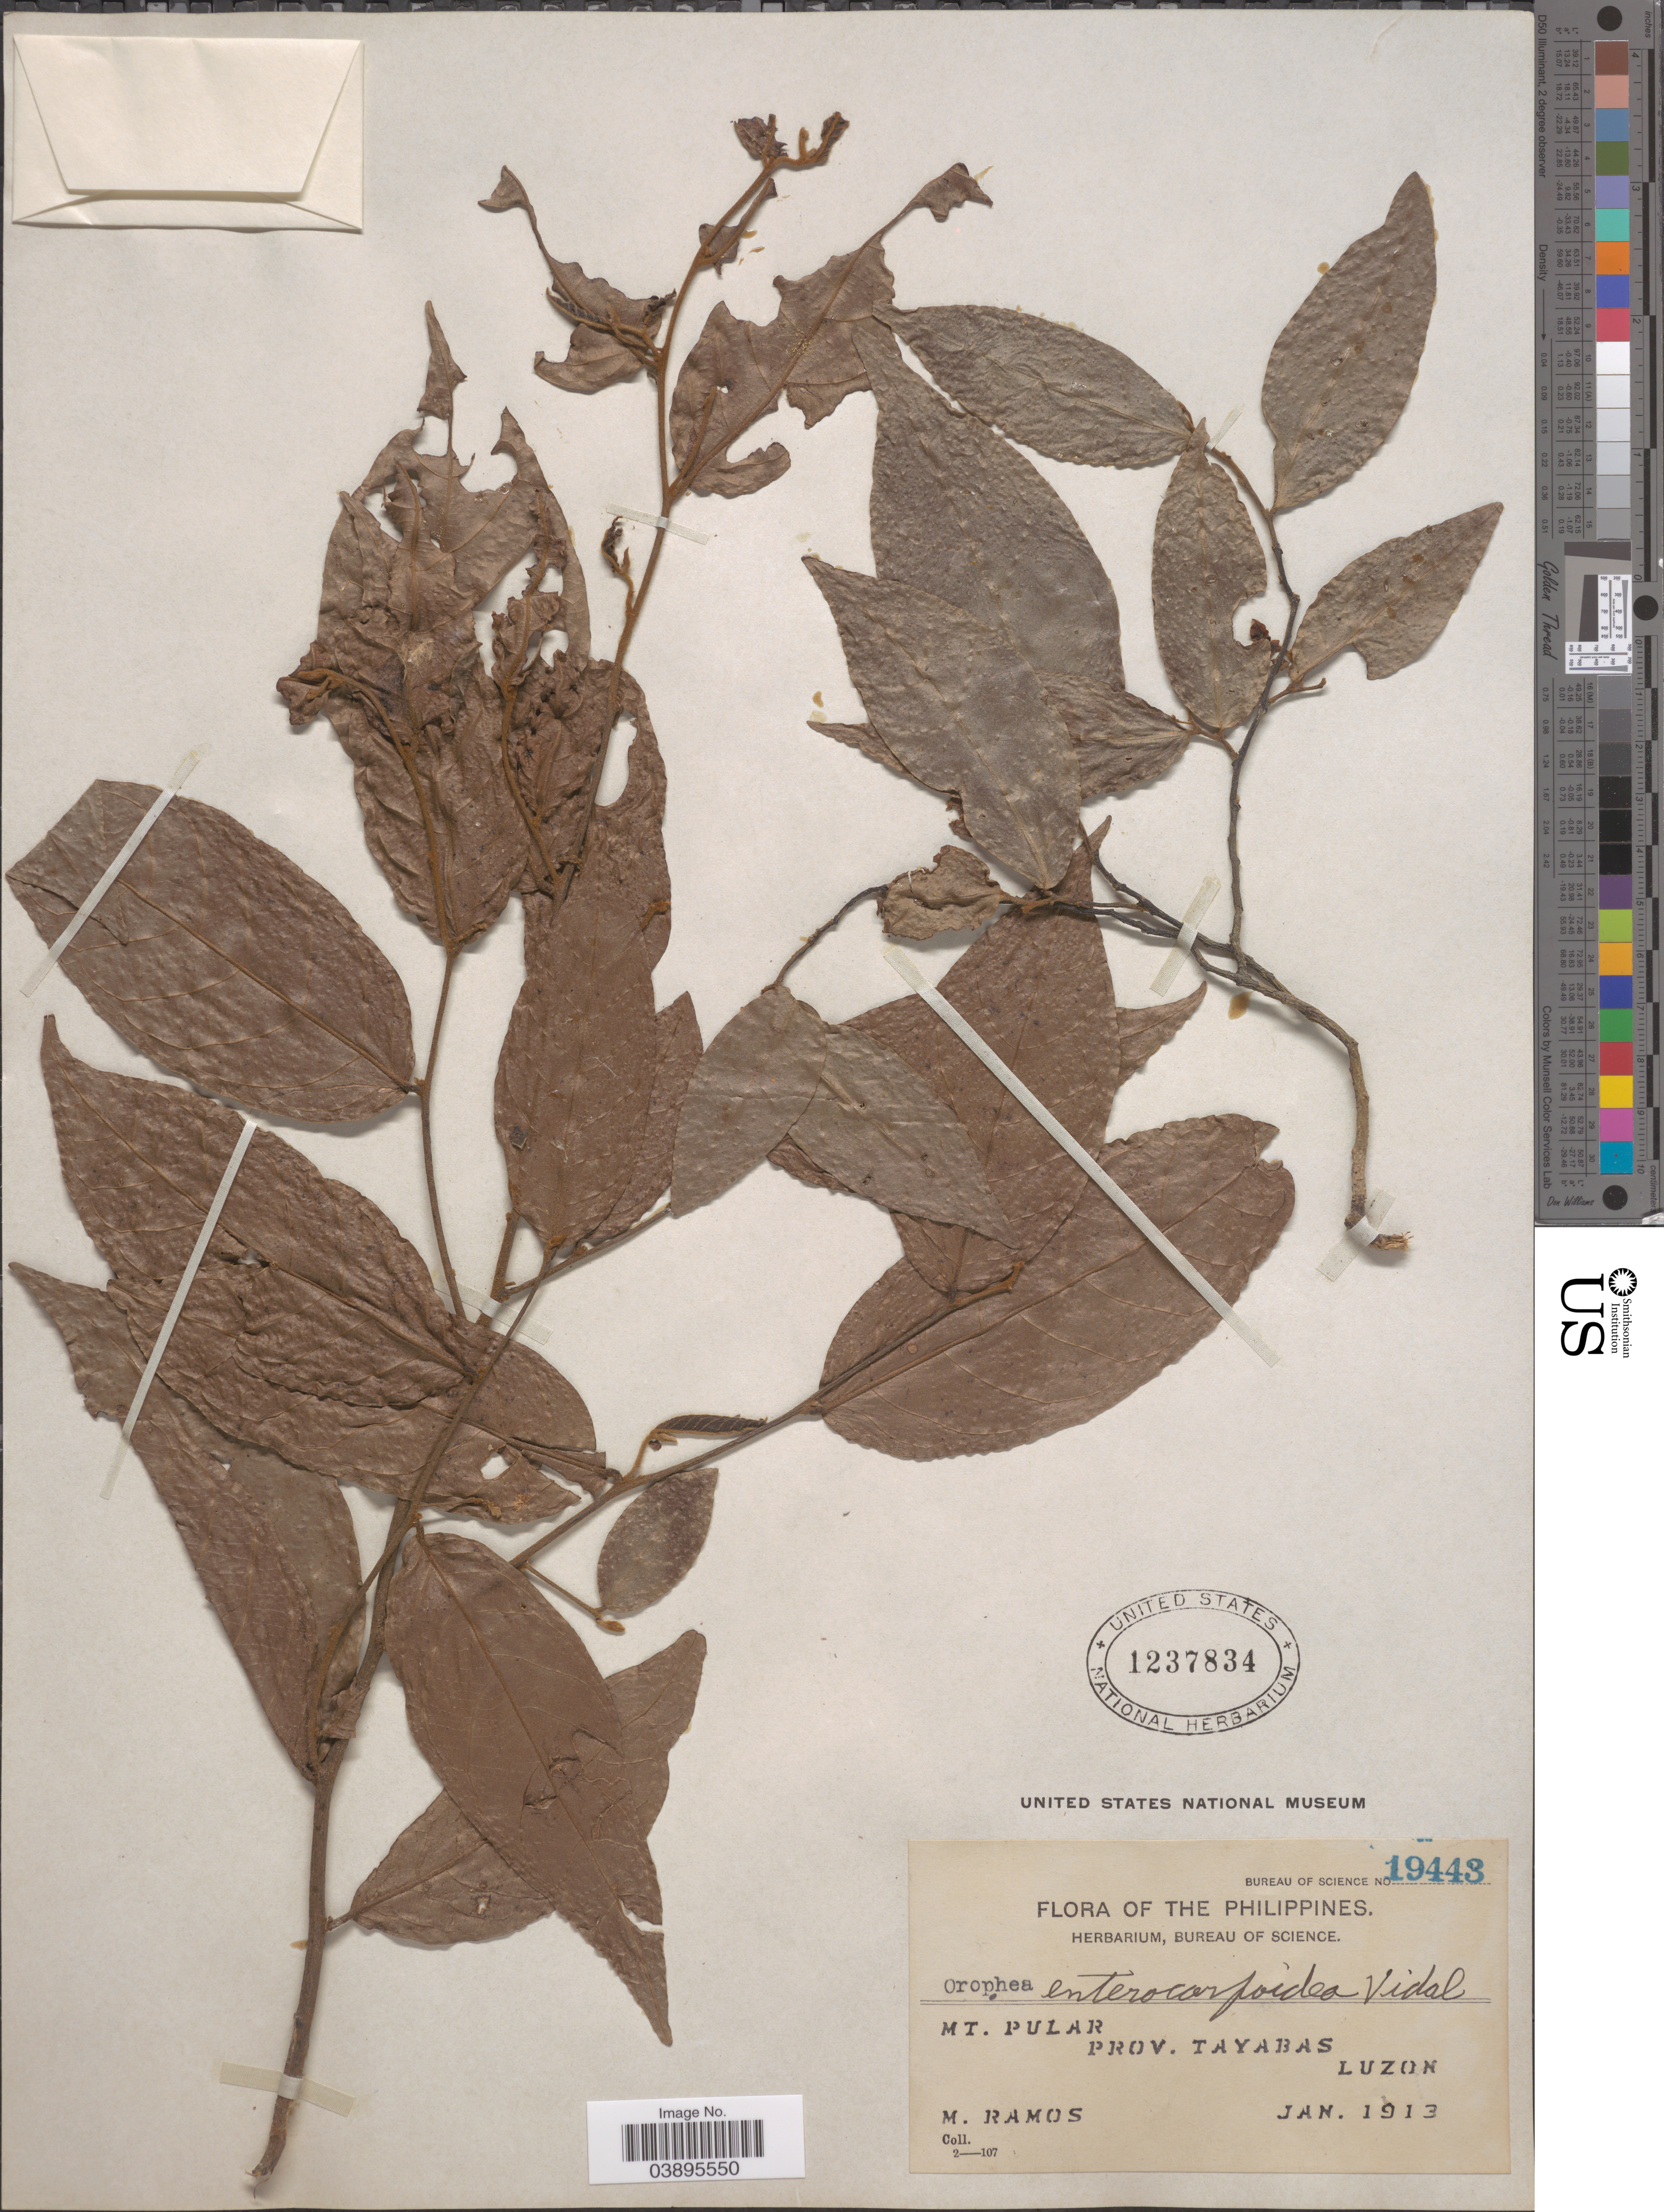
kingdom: Plantae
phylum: Tracheophyta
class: Magnoliopsida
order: Magnoliales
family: Annonaceae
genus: Orophea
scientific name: Orophea sp.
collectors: M. Ramos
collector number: Bureau of Science 19443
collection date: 1913-01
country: Philippines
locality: Mt. Pular, Prov. Tayabas, Luzon.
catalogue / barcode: US 1237834